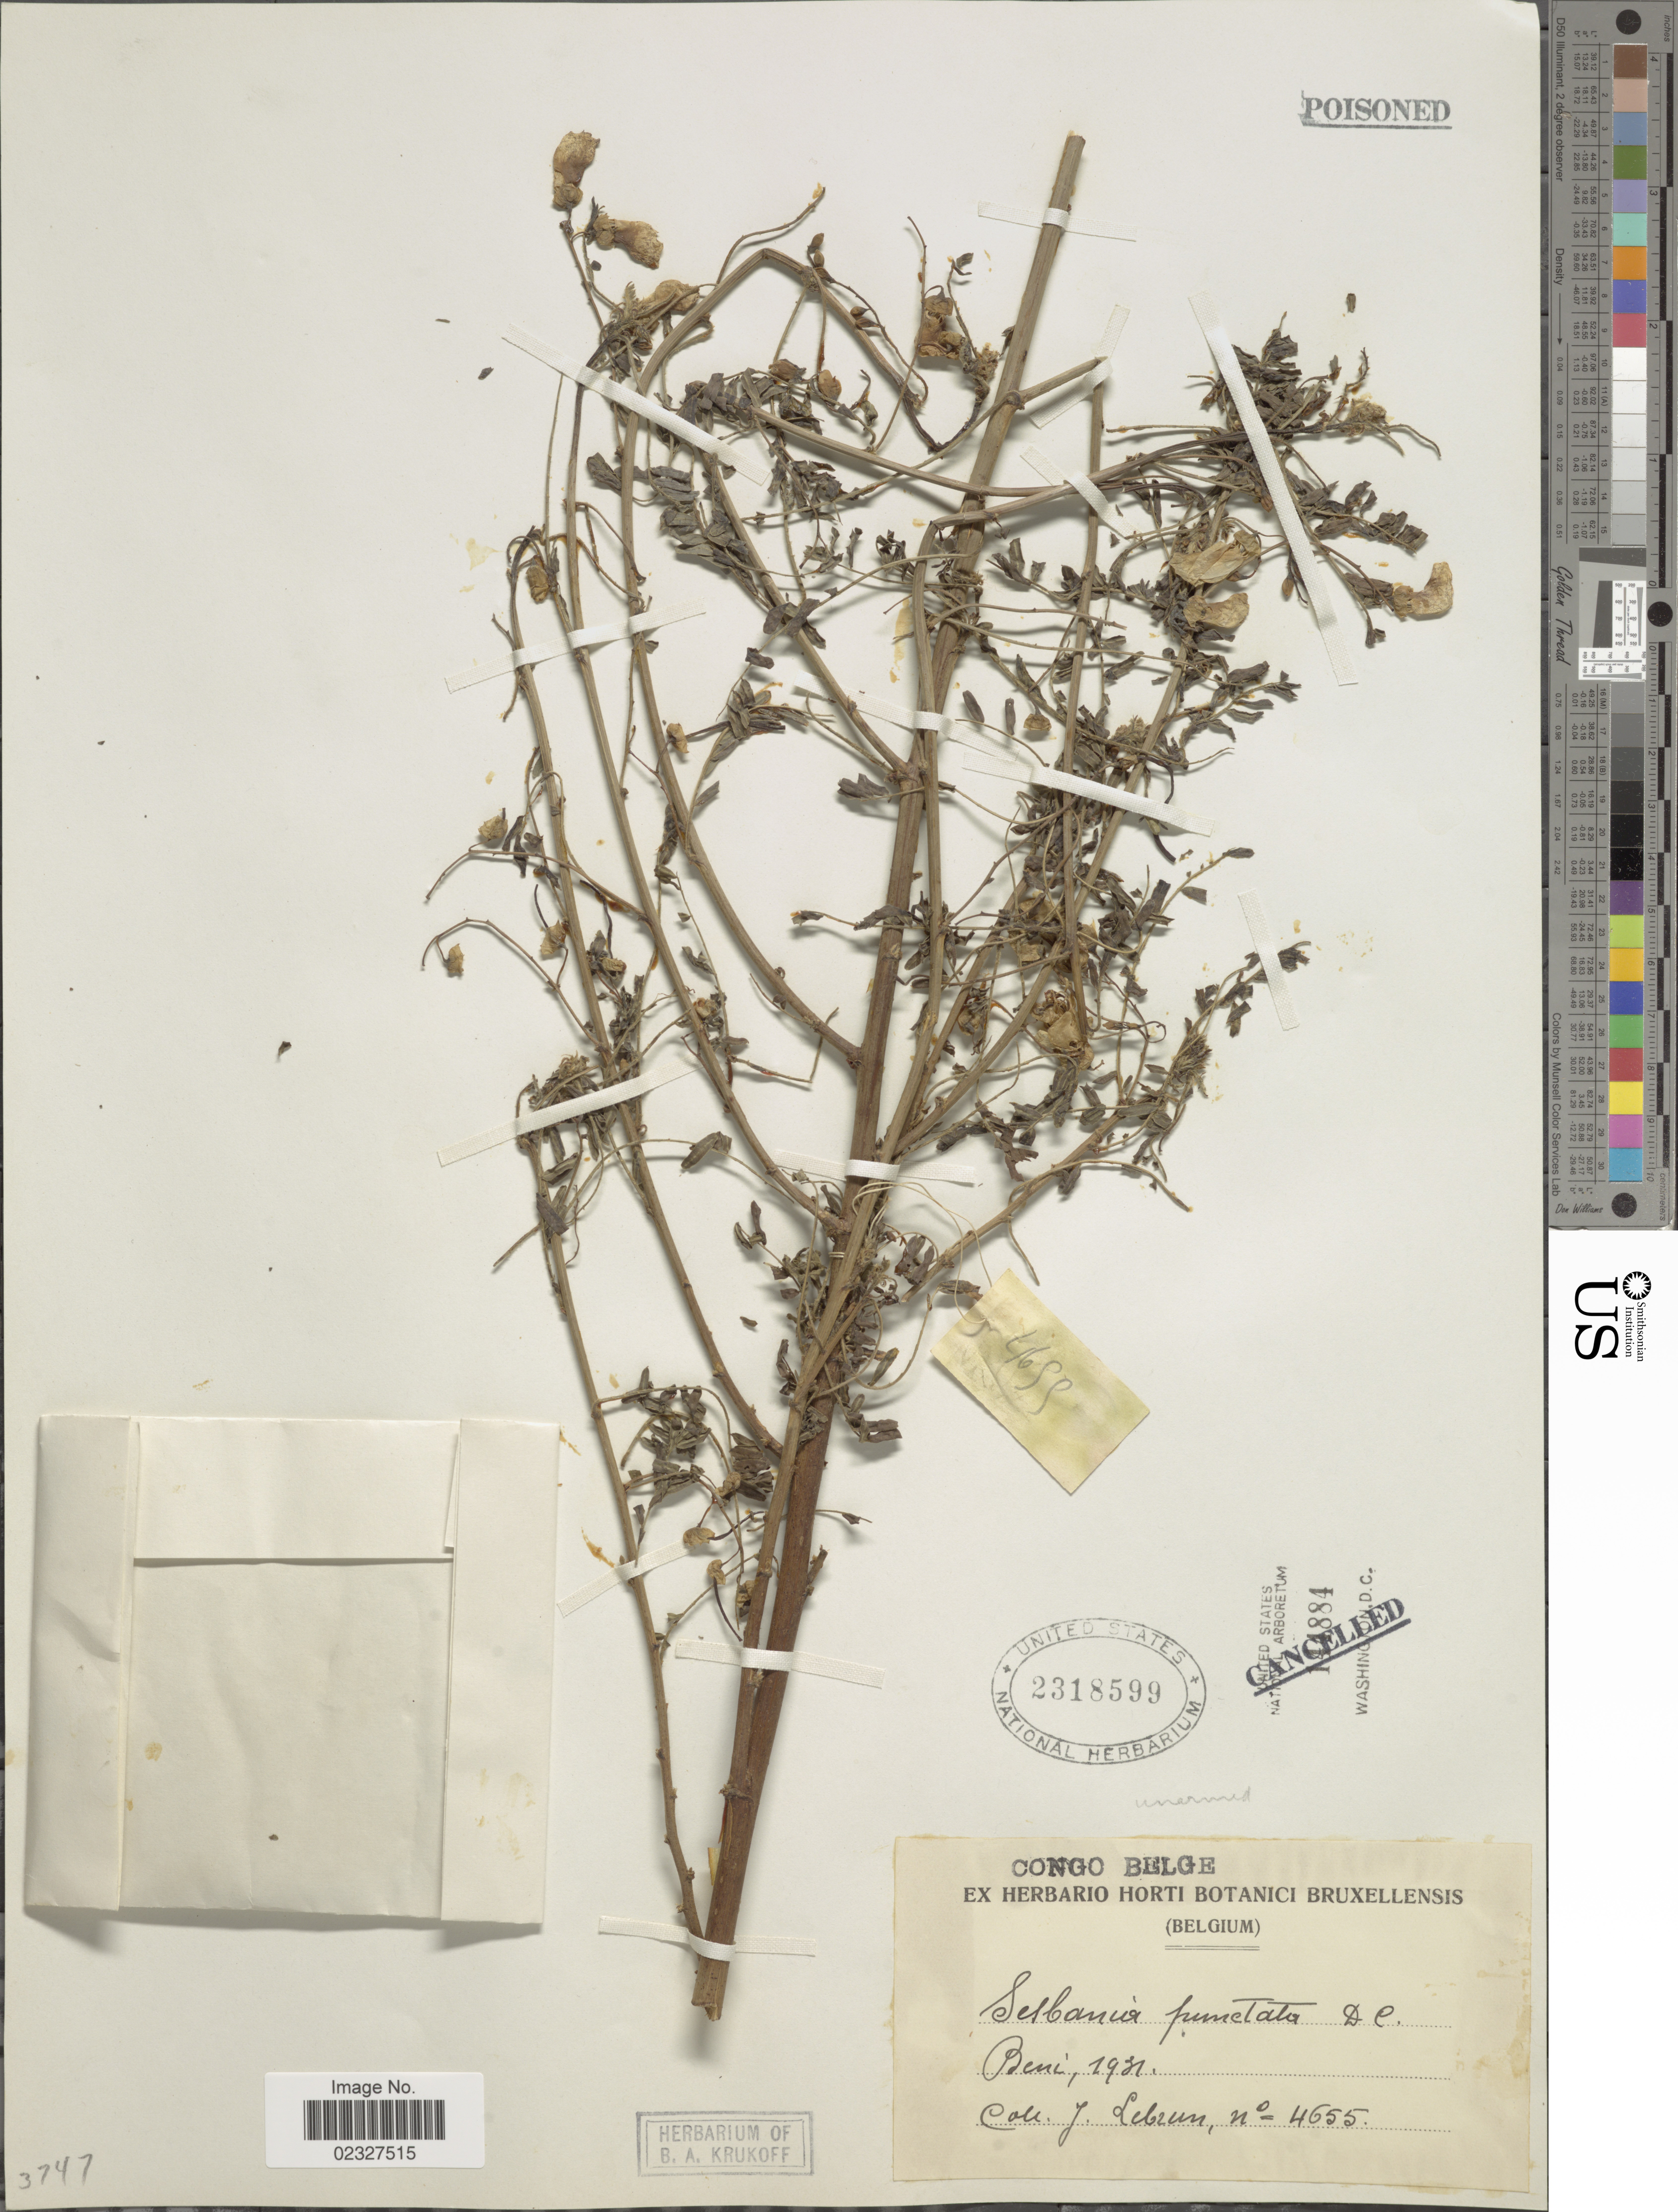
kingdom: Plantae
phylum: Tracheophyta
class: Magnoliopsida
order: Fabales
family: Fabaceae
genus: Sesbania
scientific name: Sesbania punctata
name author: DC.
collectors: J. A. Lebrun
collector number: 4655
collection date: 1931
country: Congo, Democratic Republic of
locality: Beni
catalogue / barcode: US 2318599